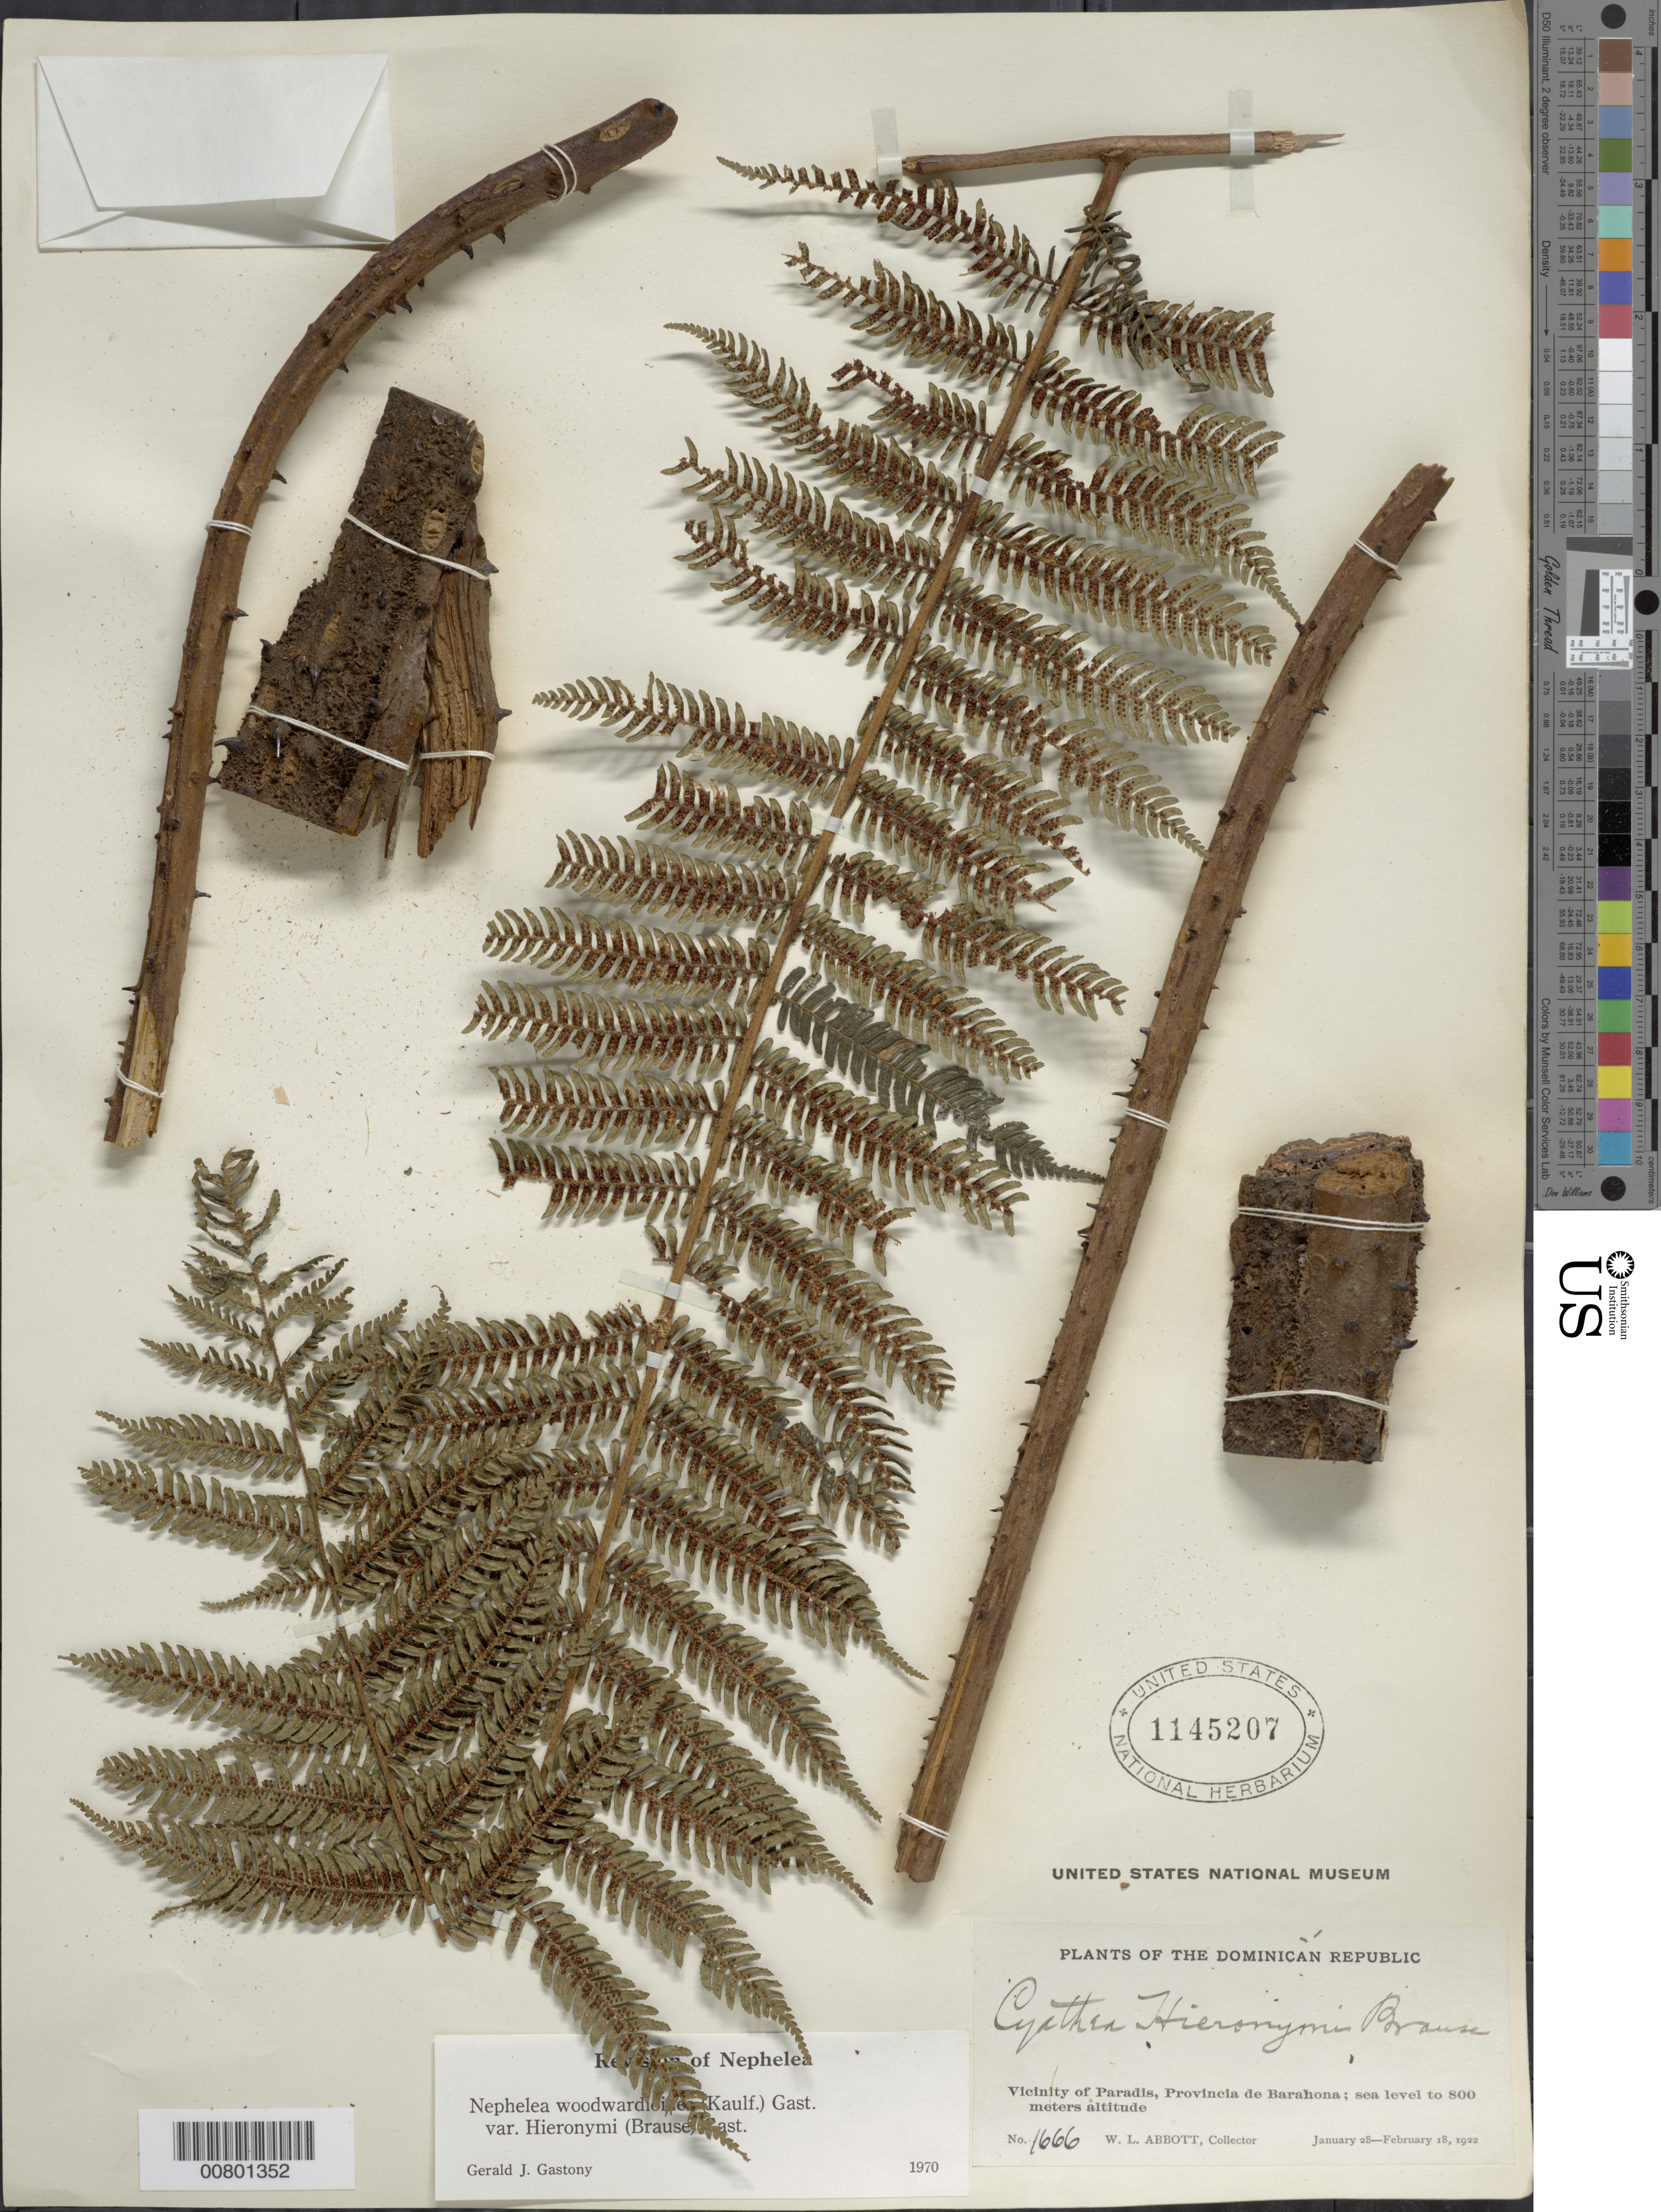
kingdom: Plantae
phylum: Tracheophyta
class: Polypodiopsida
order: Cyatheales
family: Cyatheaceae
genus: Alsophila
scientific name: Alsophila woodwardioides var. hieronymii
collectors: W. L. Abbott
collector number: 1666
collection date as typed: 28 Jan 1922 to 18 Feb 1922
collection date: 1922-01-28/1922-02-18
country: Dominican Republic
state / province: Barahona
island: Hispaniola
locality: Paradis vicinity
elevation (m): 0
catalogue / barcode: US 1145207